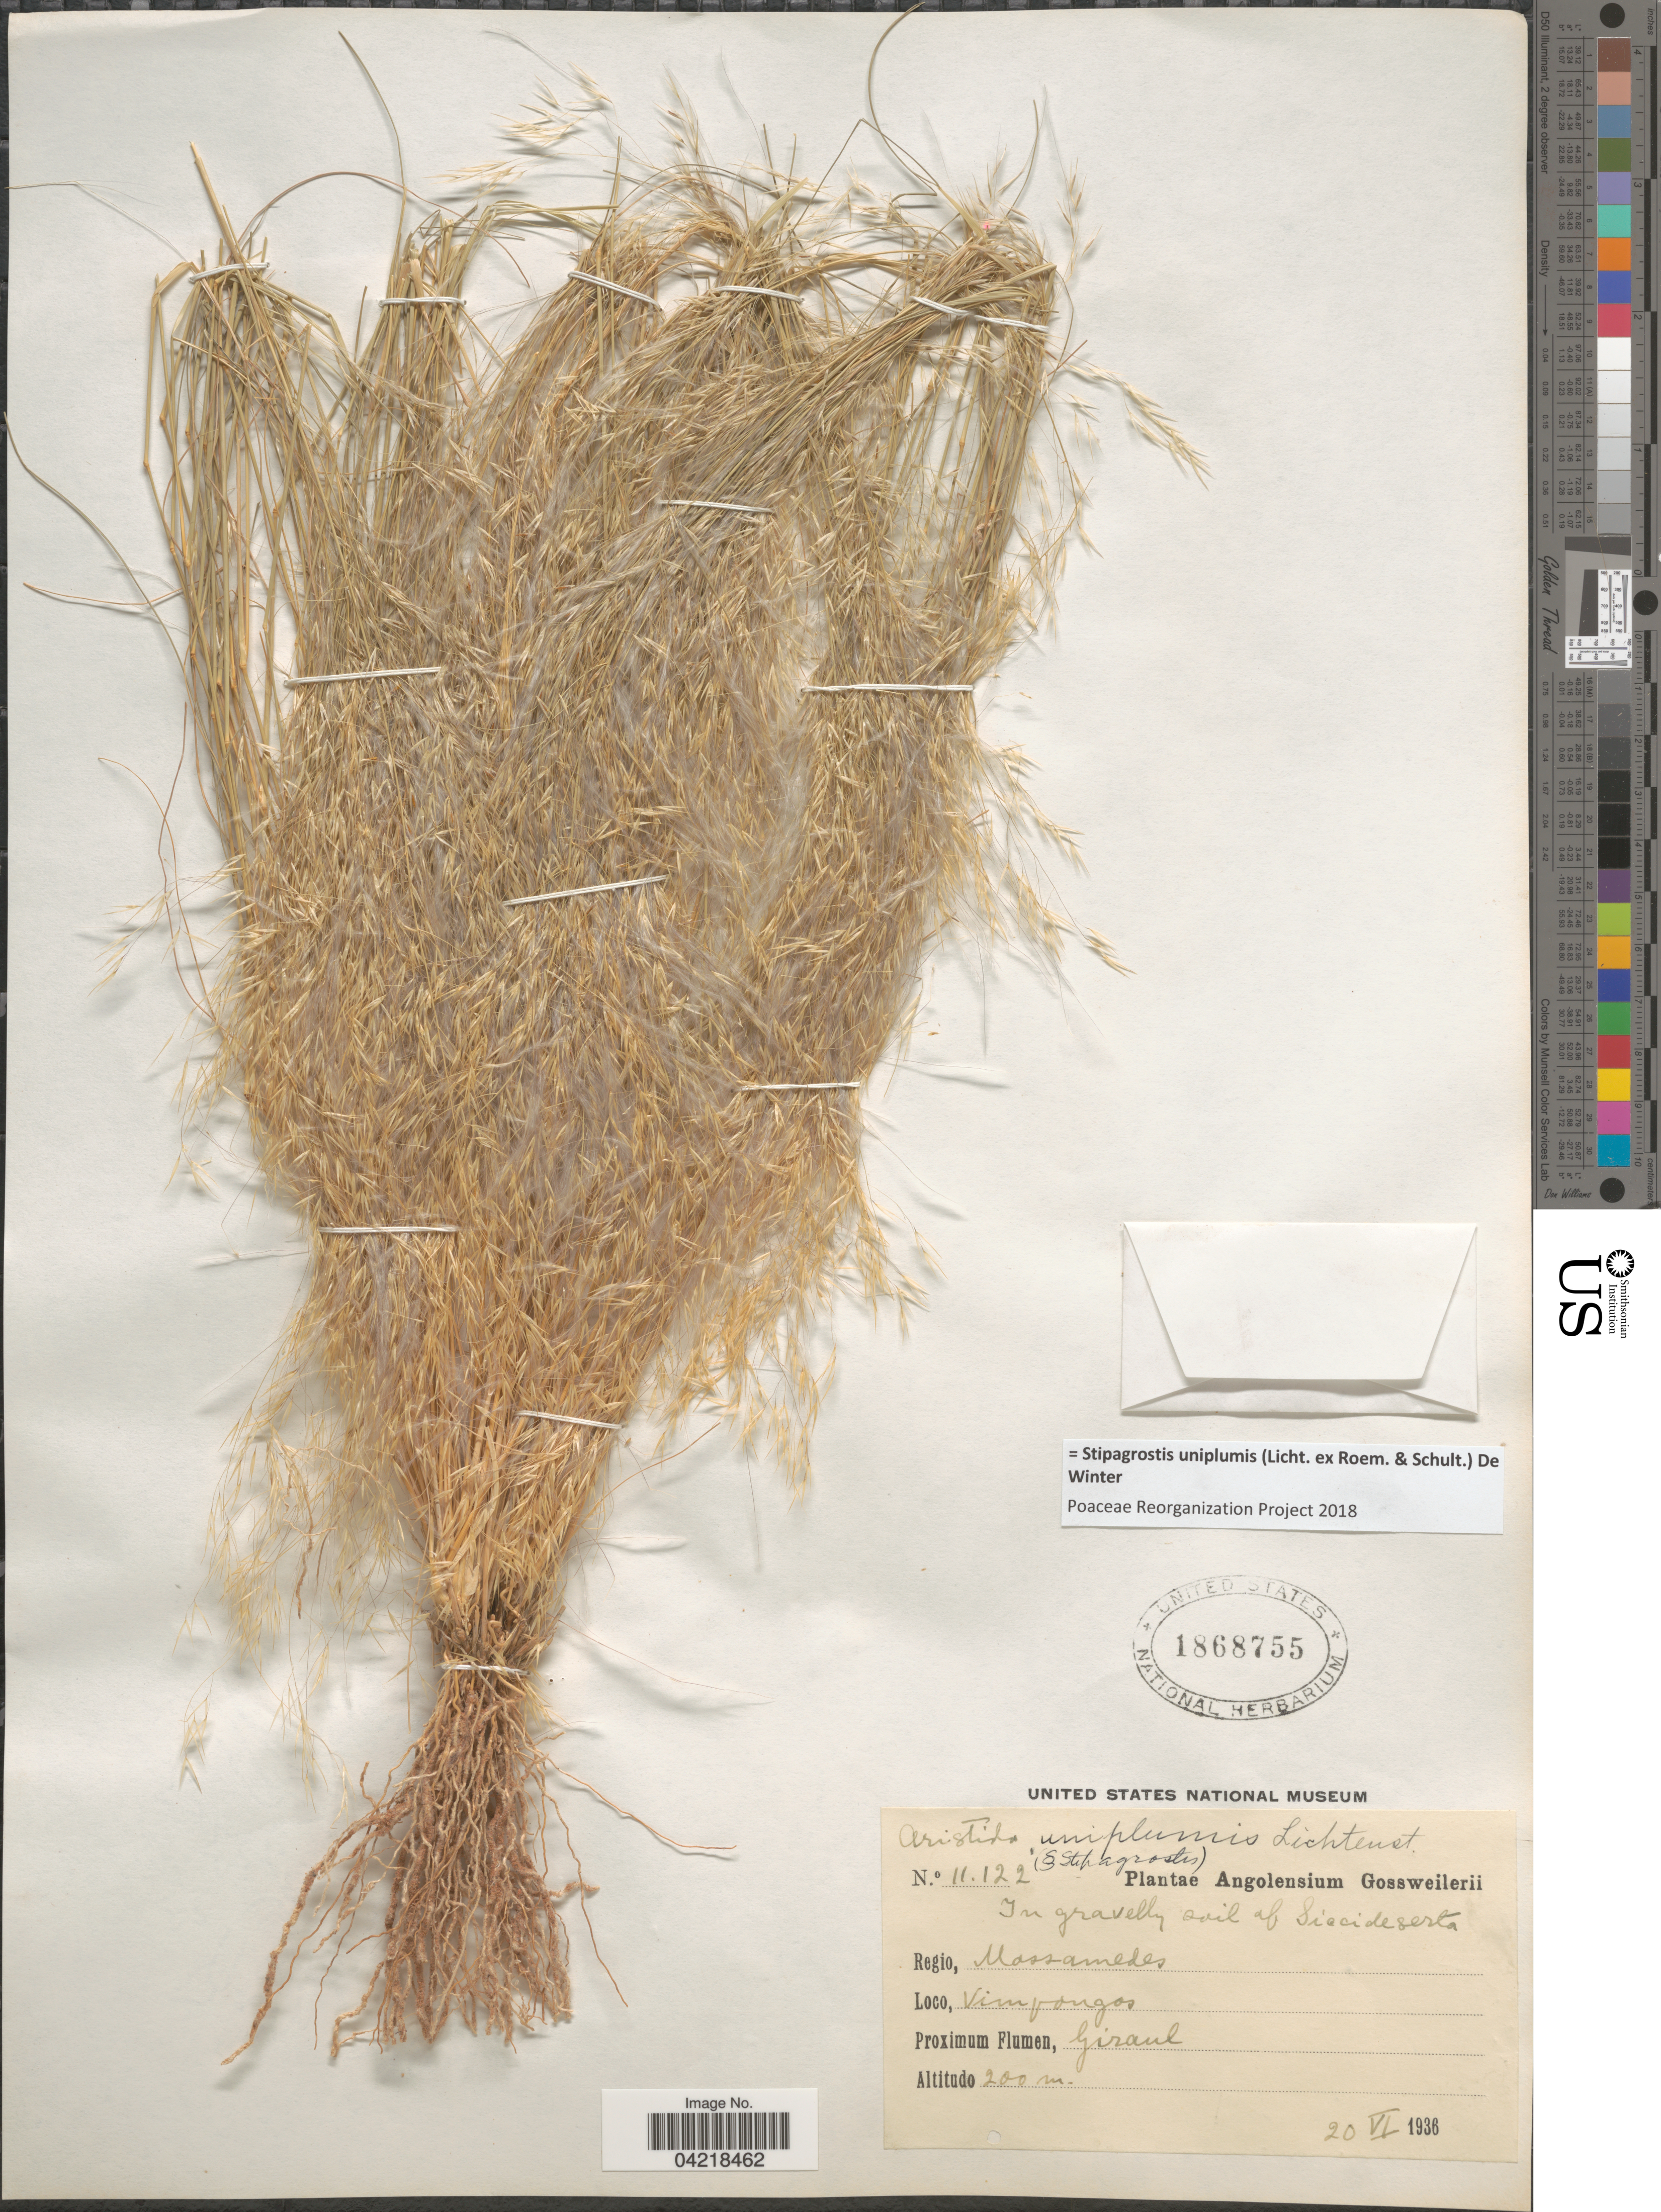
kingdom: Plantae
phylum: Tracheophyta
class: Liliopsida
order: Poales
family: Poaceae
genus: Stipagrostis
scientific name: Stipagrostis uniplumis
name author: (Licht.) De Winter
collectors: -. Gossweiler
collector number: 11122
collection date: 1936-06-20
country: Angola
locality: Angolensium. In gravelly soil of Siccideserta. Regio, Mossamedes. Vimpongos. Proximum Flumen, Giraul.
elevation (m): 200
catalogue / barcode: US 1868755